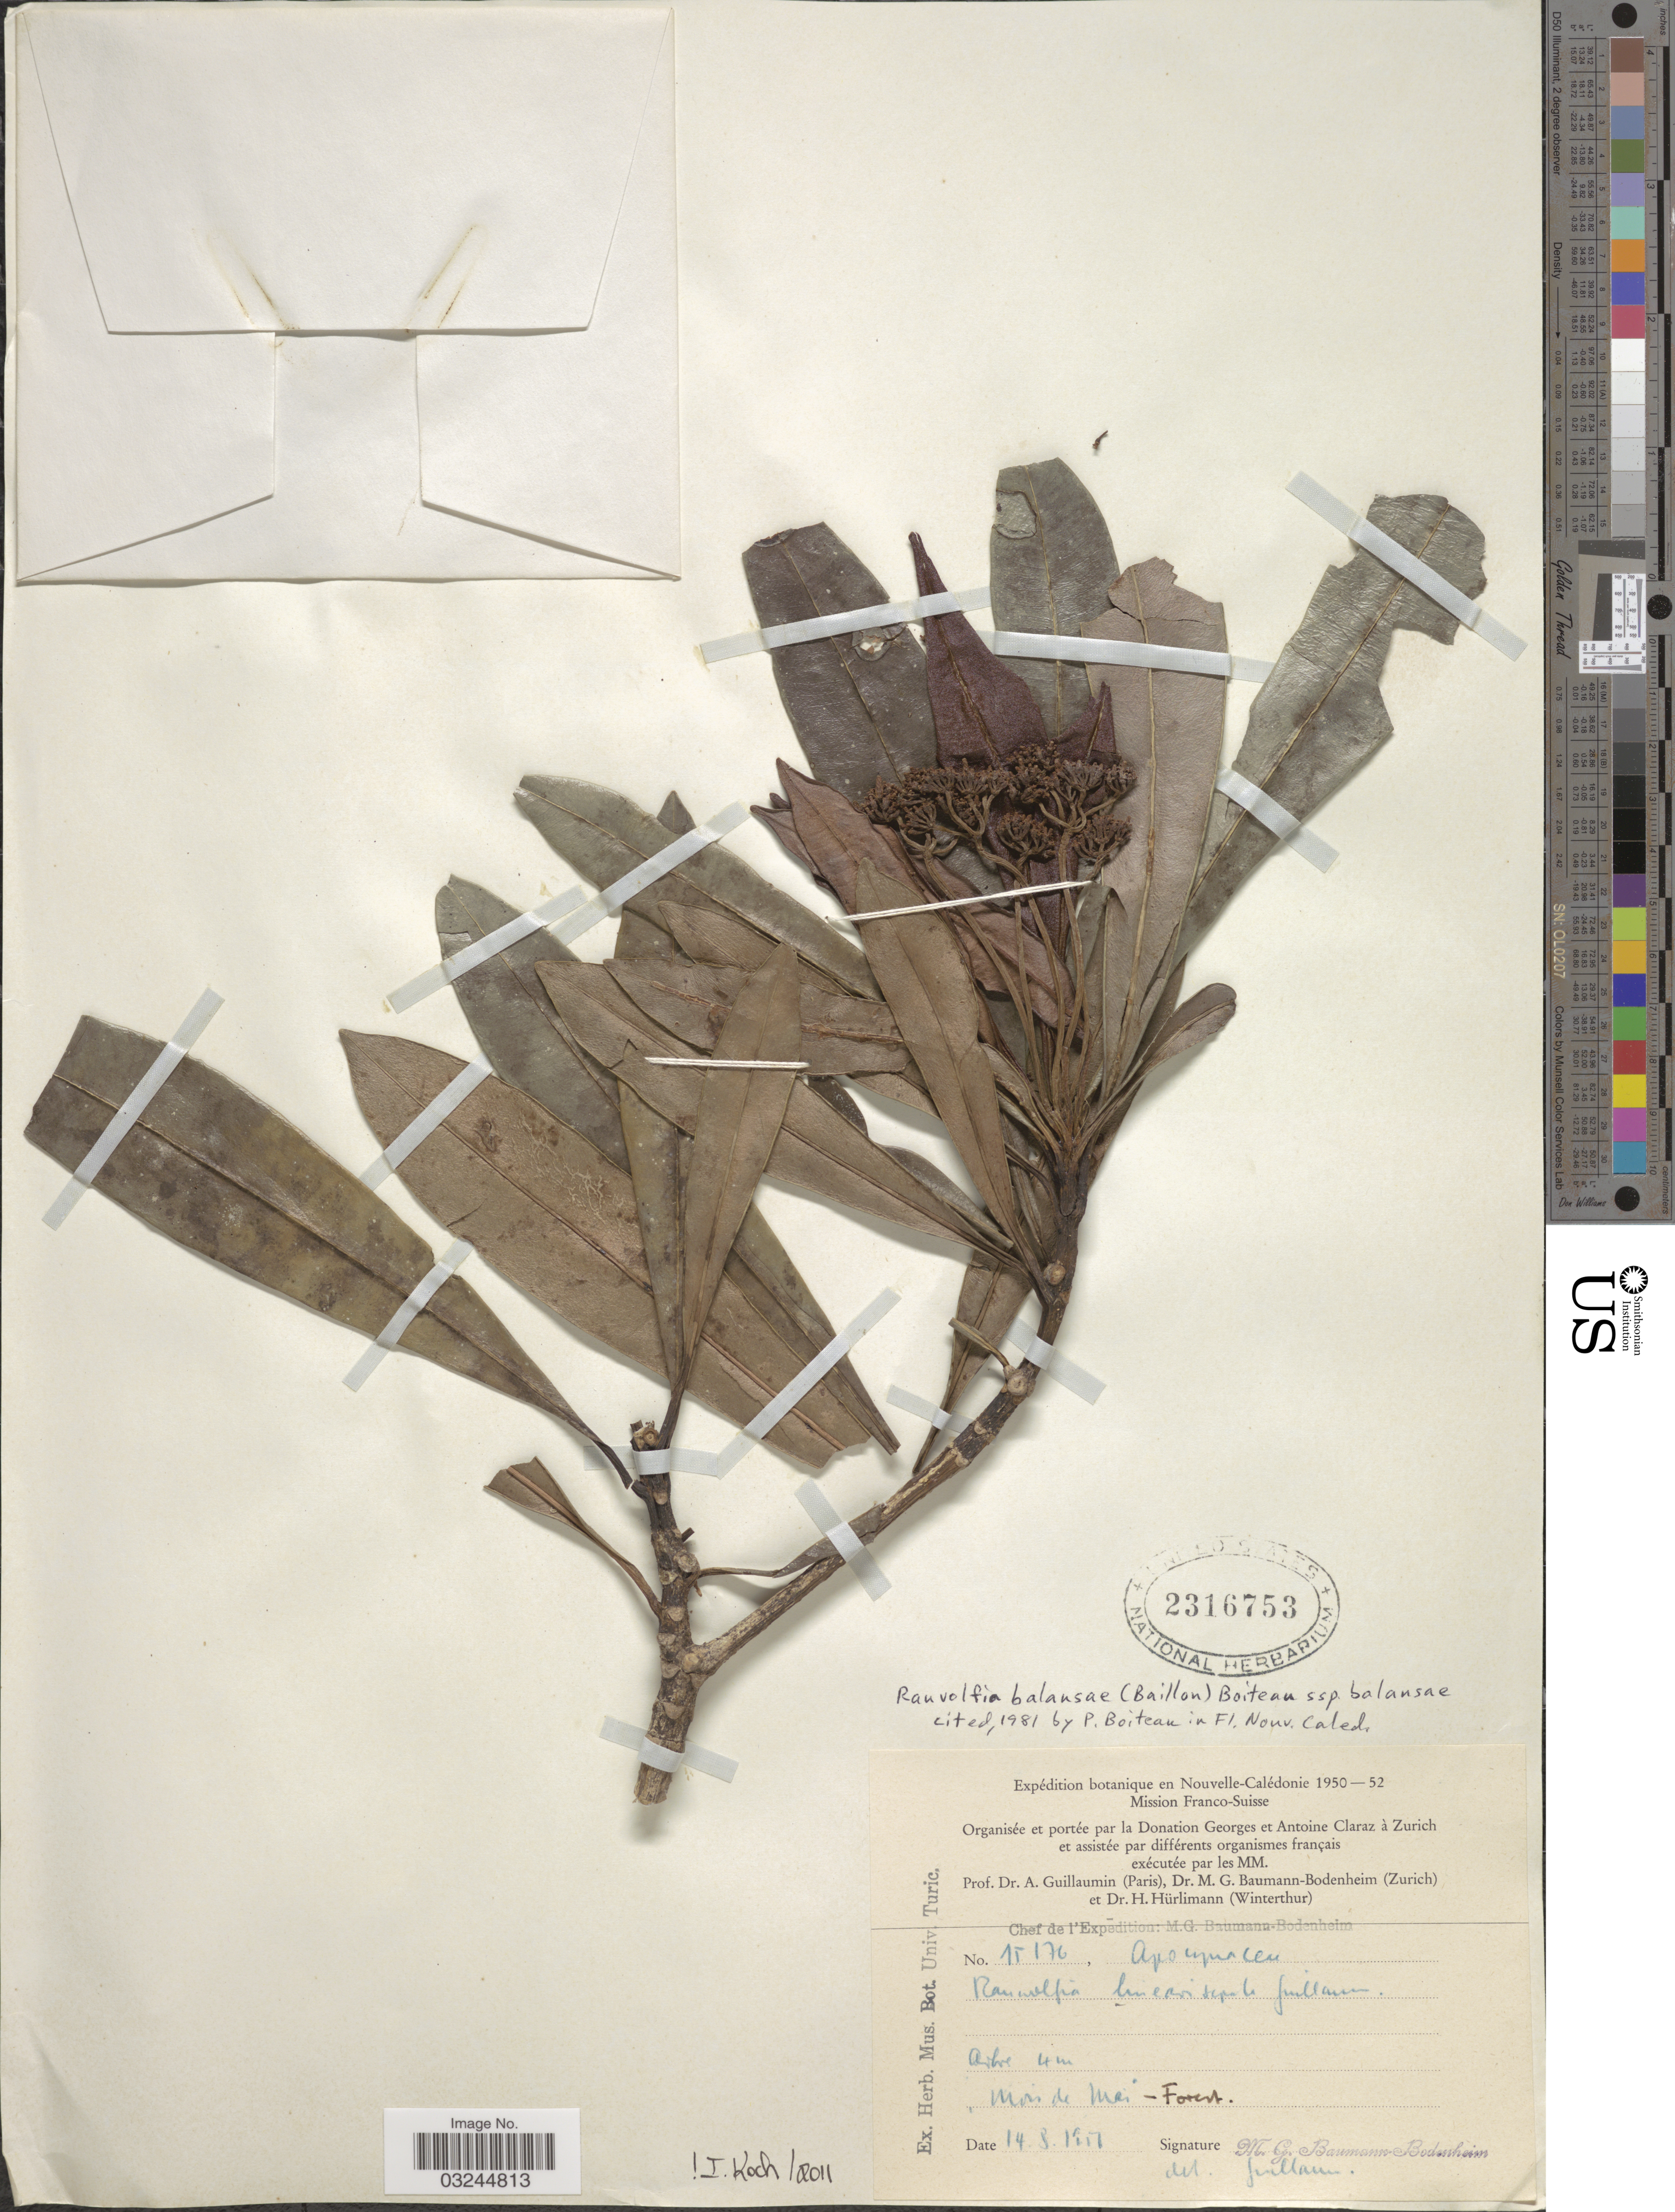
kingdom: Plantae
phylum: Tracheophyta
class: Magnoliopsida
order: Gentianales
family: Apocynaceae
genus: Rauvolfia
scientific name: Rauvolfia balansae subsp. balansae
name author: (Baill.) Boiteau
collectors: M. G. Baumann-Bodenheim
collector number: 15176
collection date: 1951-08-14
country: New Caledonia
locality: Nouvelle-Calédonie. "Mois de Mai" - Forest.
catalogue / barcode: US 2316753